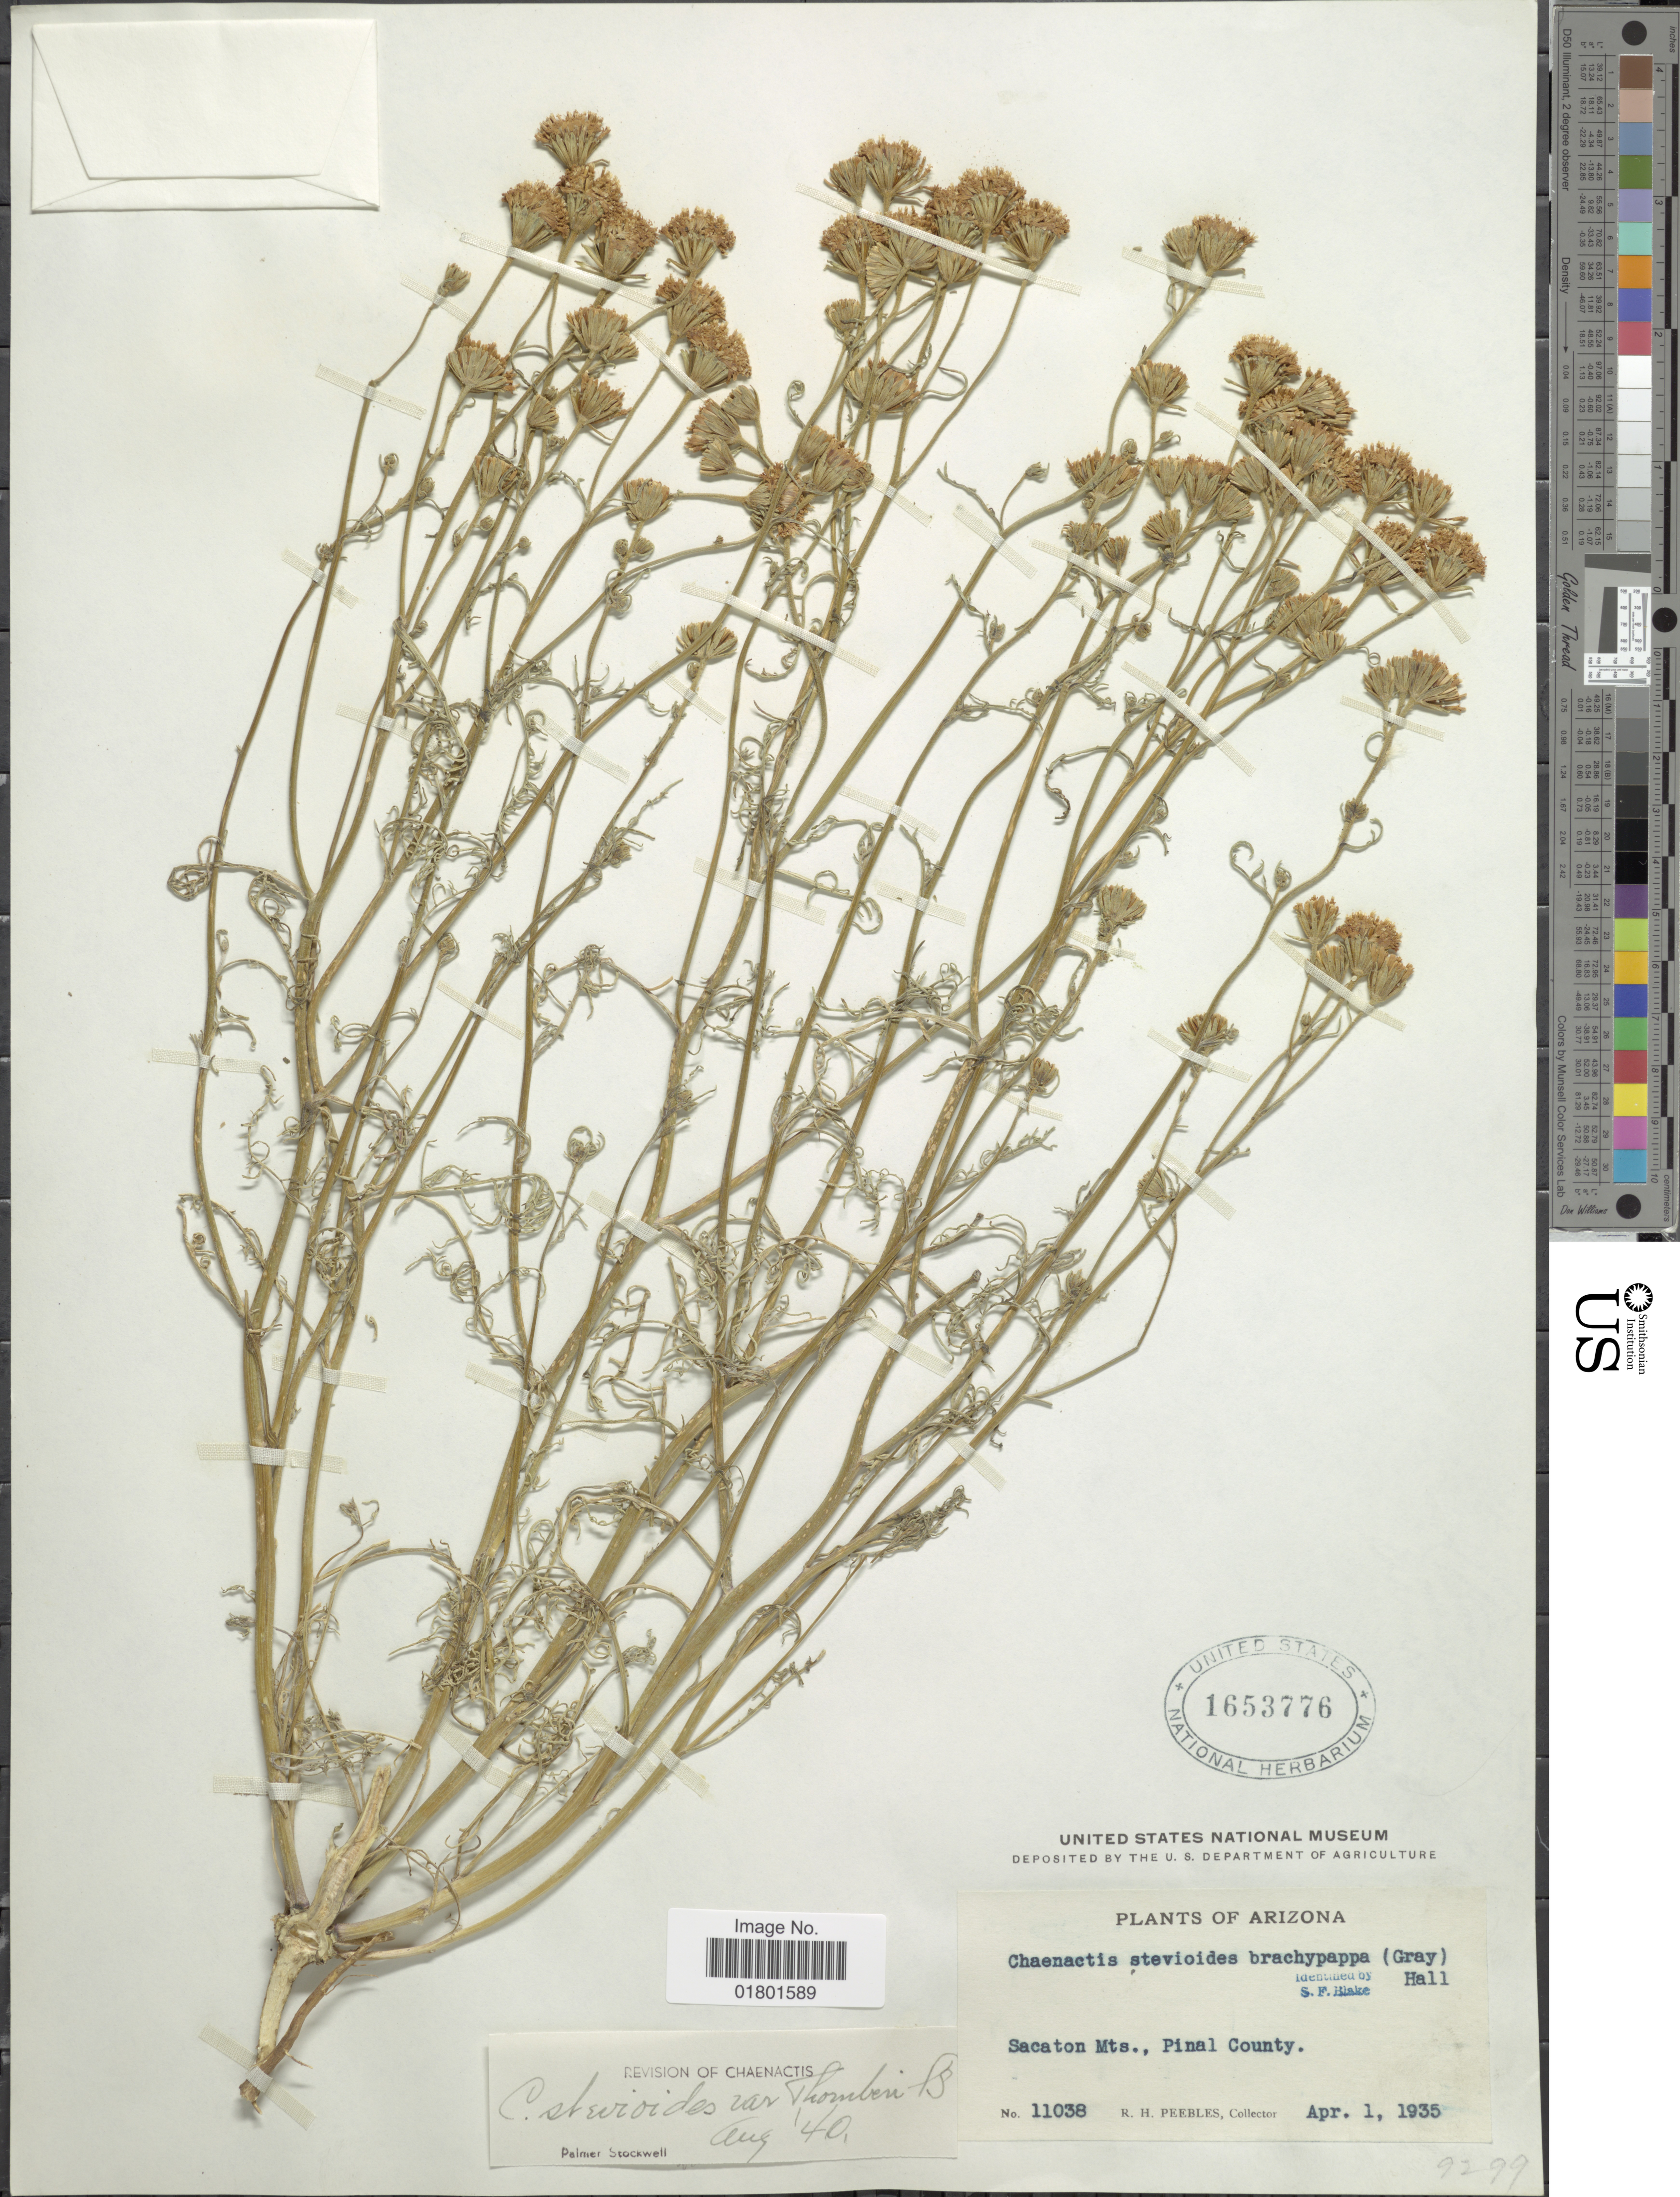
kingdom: Plantae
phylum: Tracheophyta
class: Magnoliopsida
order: Asterales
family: Asteraceae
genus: Chaenactis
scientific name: Chaenactis stevioides var. thornberi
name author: Stockw.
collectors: R. H. Peebles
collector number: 11038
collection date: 1935-04-01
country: United States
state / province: Arizona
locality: Sacaton Mts., Pinal County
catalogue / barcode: US 1653776